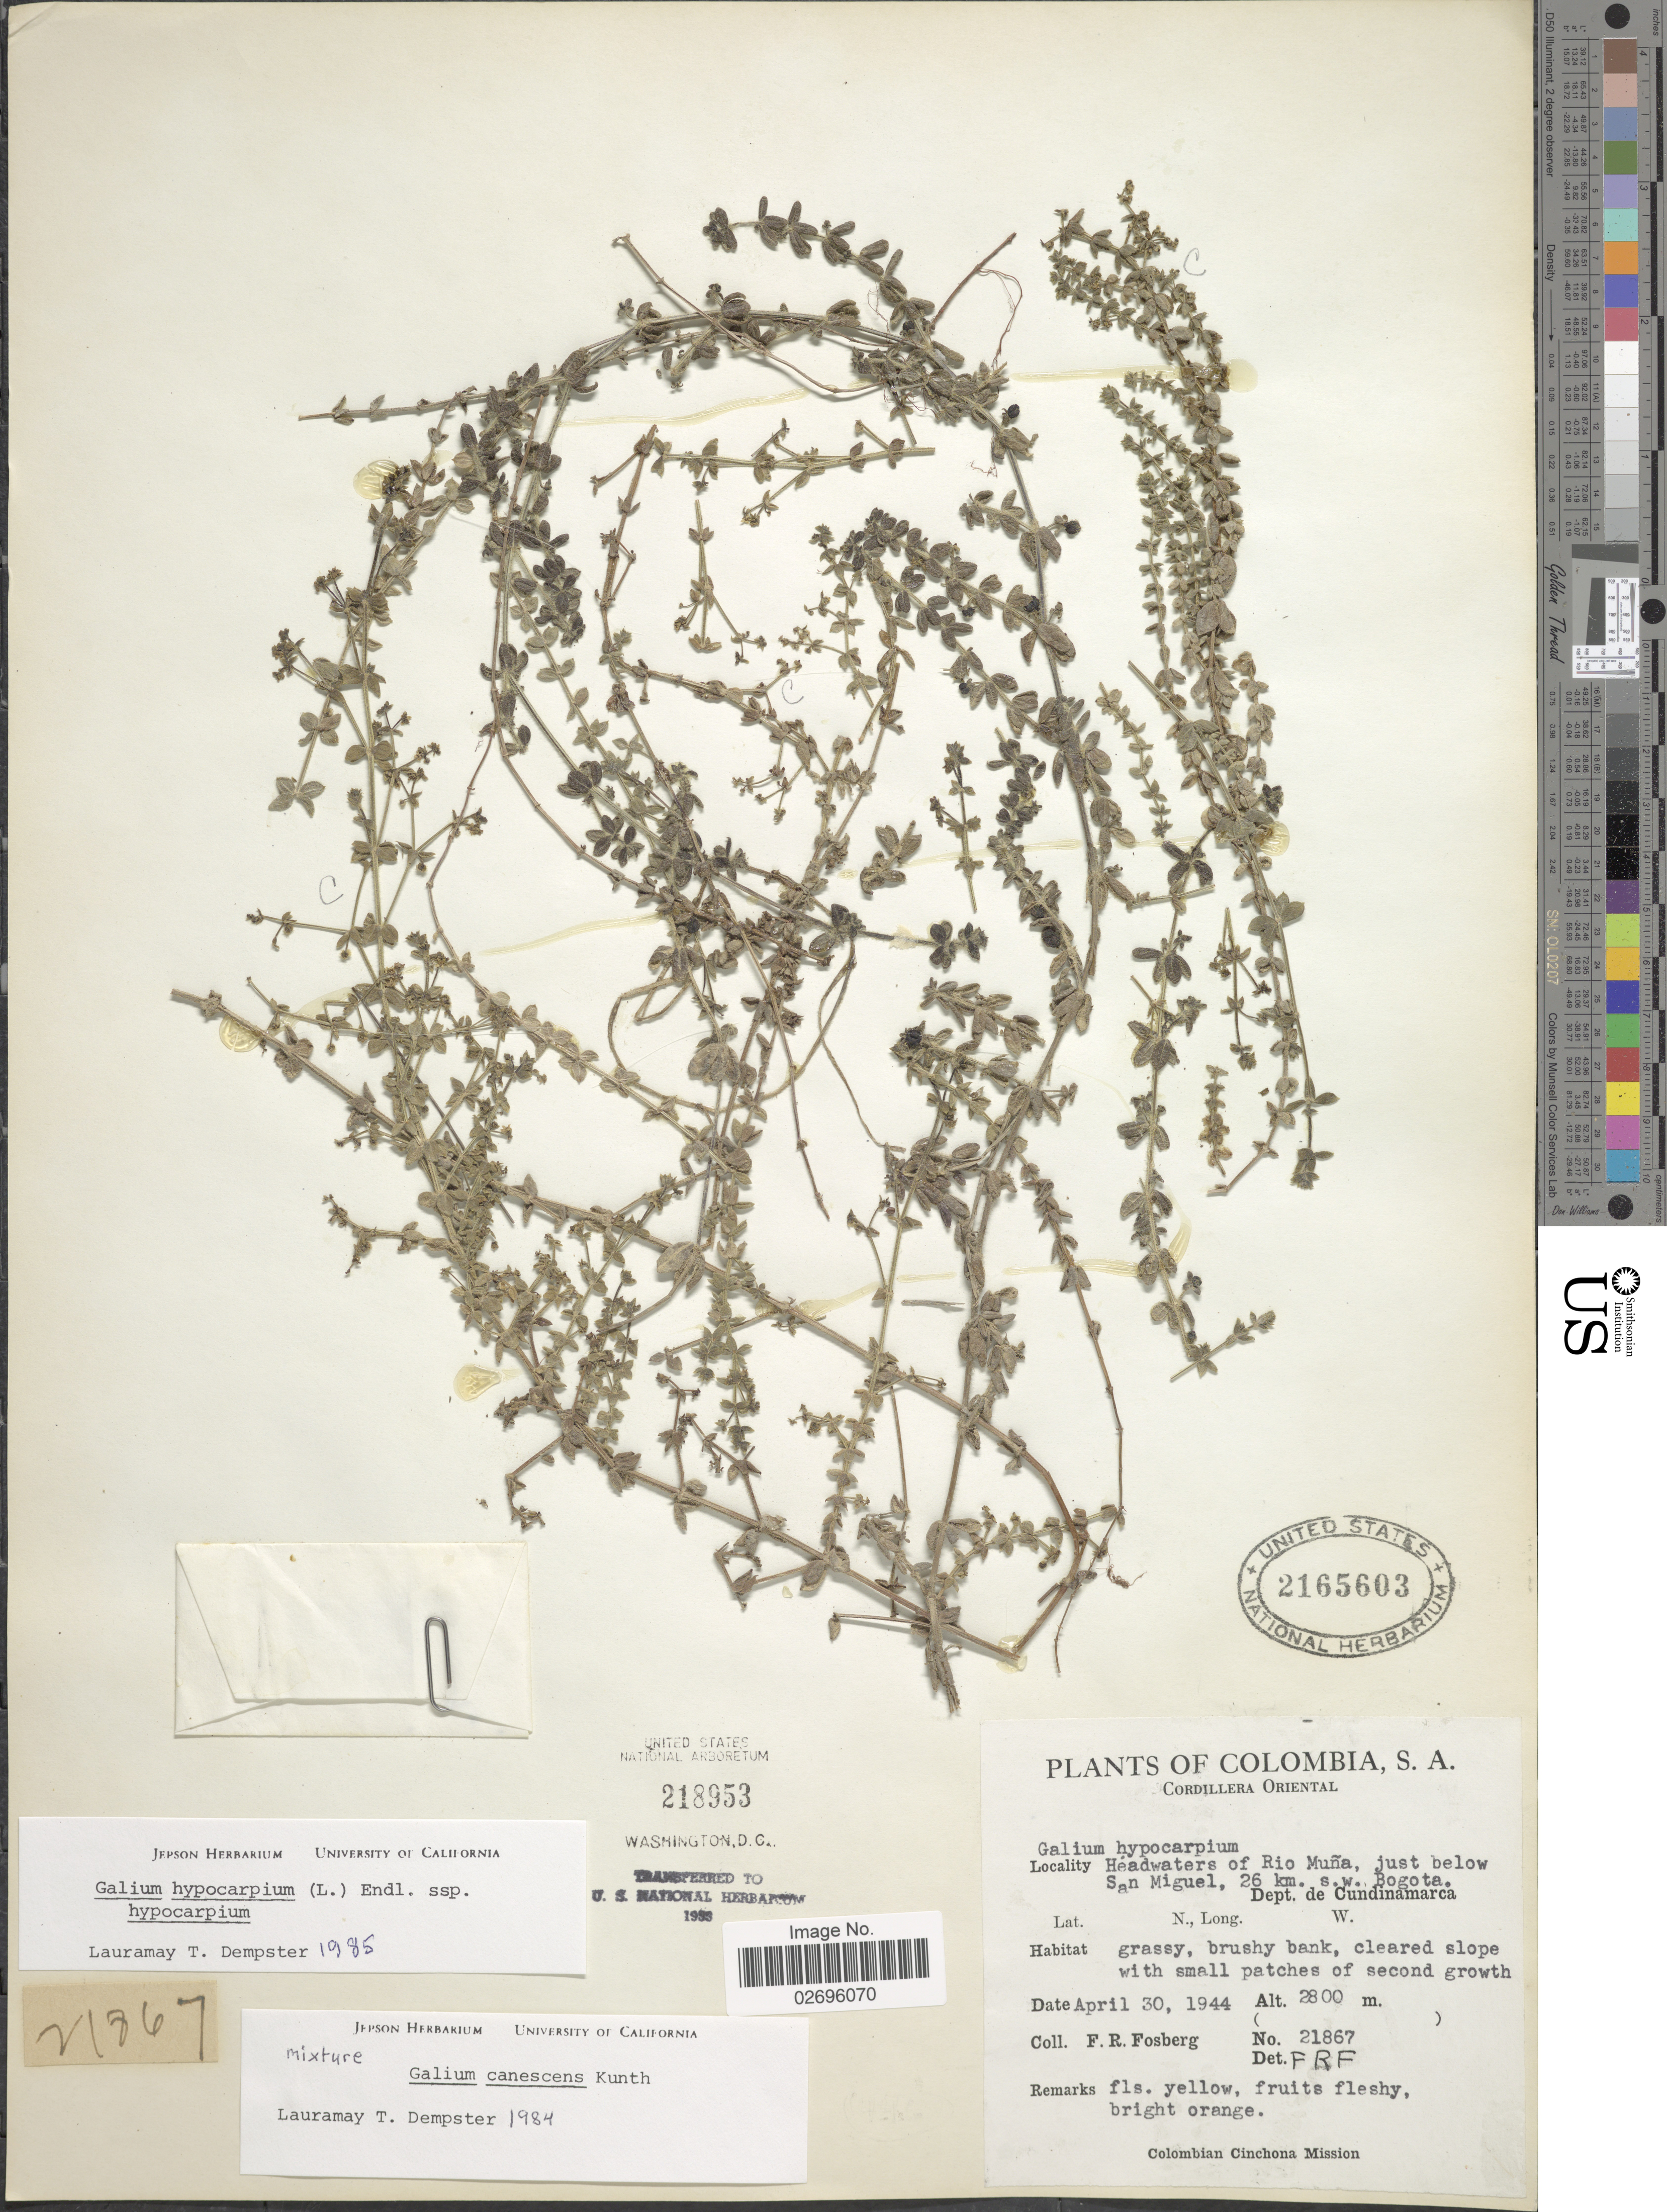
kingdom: Plantae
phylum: Tracheophyta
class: Magnoliopsida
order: Gentianales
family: Rubiaceae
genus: Galium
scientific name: Galium hypocarpium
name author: (L.) Endl. ex Griseb.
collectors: F. R. Fosberg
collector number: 21867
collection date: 1944-04-30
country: Colombia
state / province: Cundinamarca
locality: Headwaters of Rio Muña, just below San Miguel, 26 km. s.w. Bogota. Dept. de Cundinamarca.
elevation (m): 2800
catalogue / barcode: US 2165603